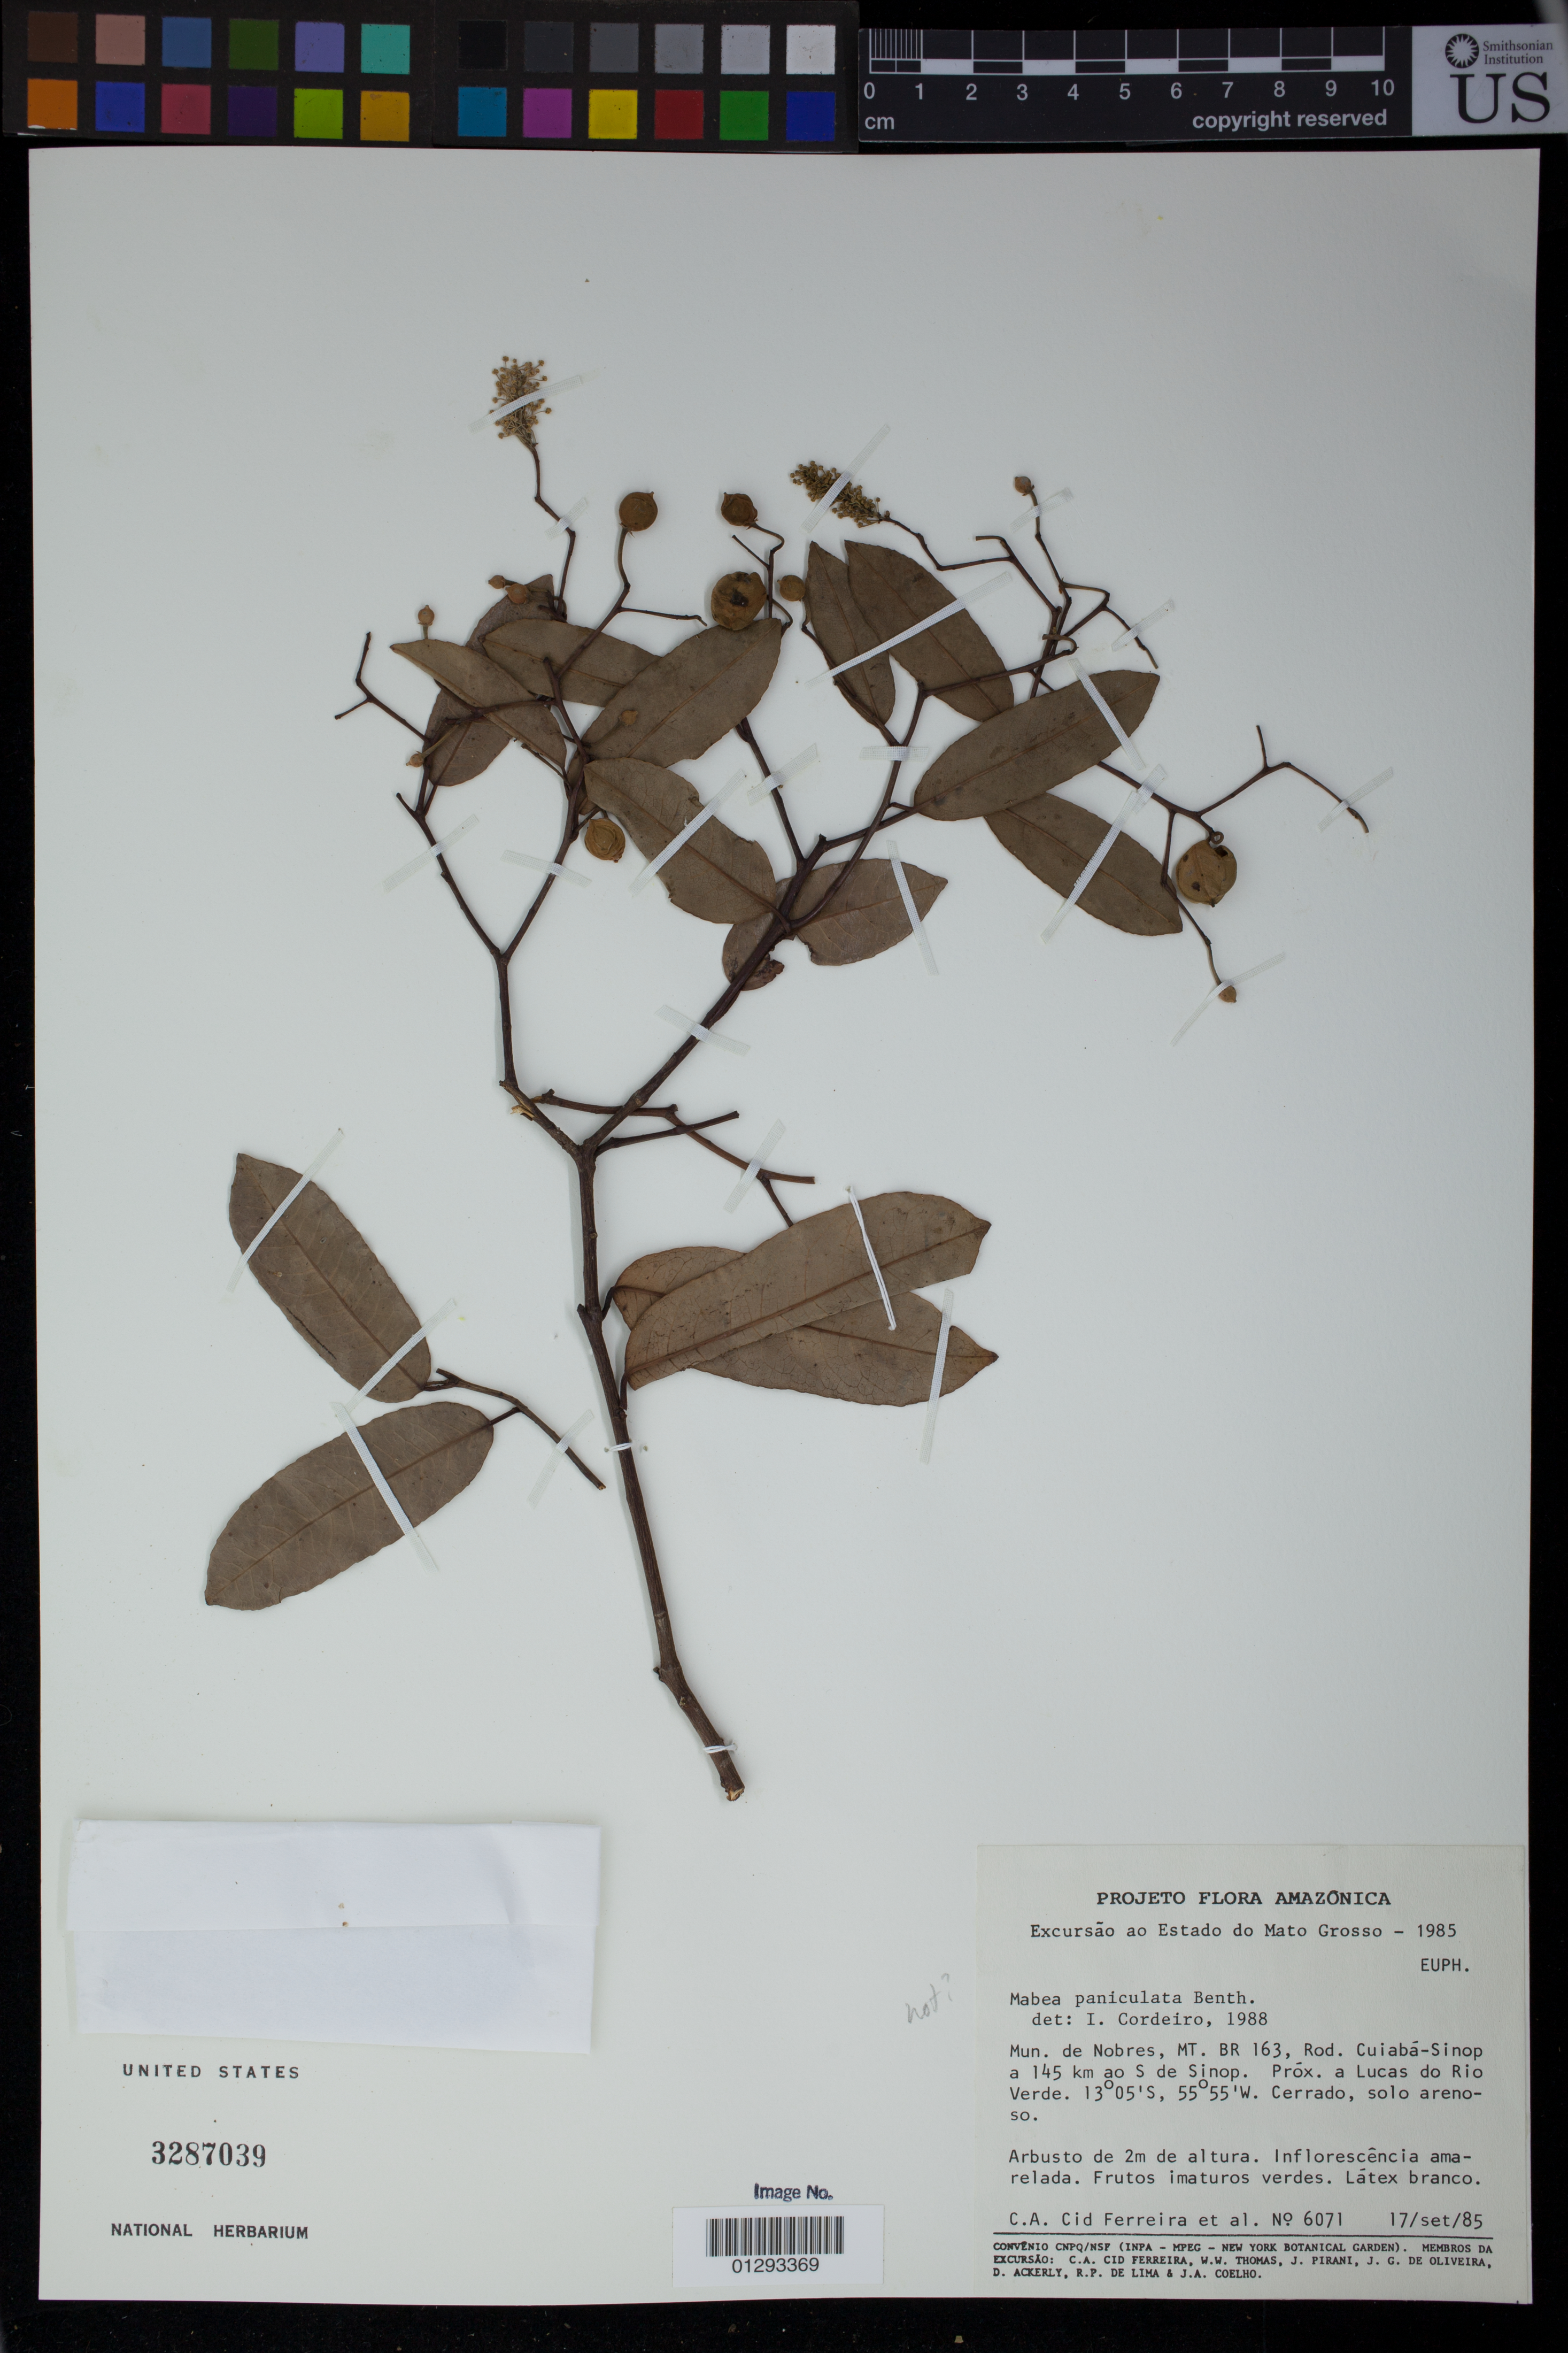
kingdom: Plantae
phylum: Tracheophyta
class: Magnoliopsida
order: Malpighiales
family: Euphorbiaceae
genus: Mabea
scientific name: Mabea paniculata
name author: Spruce ex Benth.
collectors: C. A. Cid Ferreira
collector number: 6071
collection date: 1985-09-17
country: Brazil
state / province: Mato Grosso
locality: Mun. de Nobres, MT. BR 163, Rod. Cuiaba-Sinop a 145 km ao S de Sinop. Prox. a Lucas do Rio Verde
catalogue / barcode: US 3287039